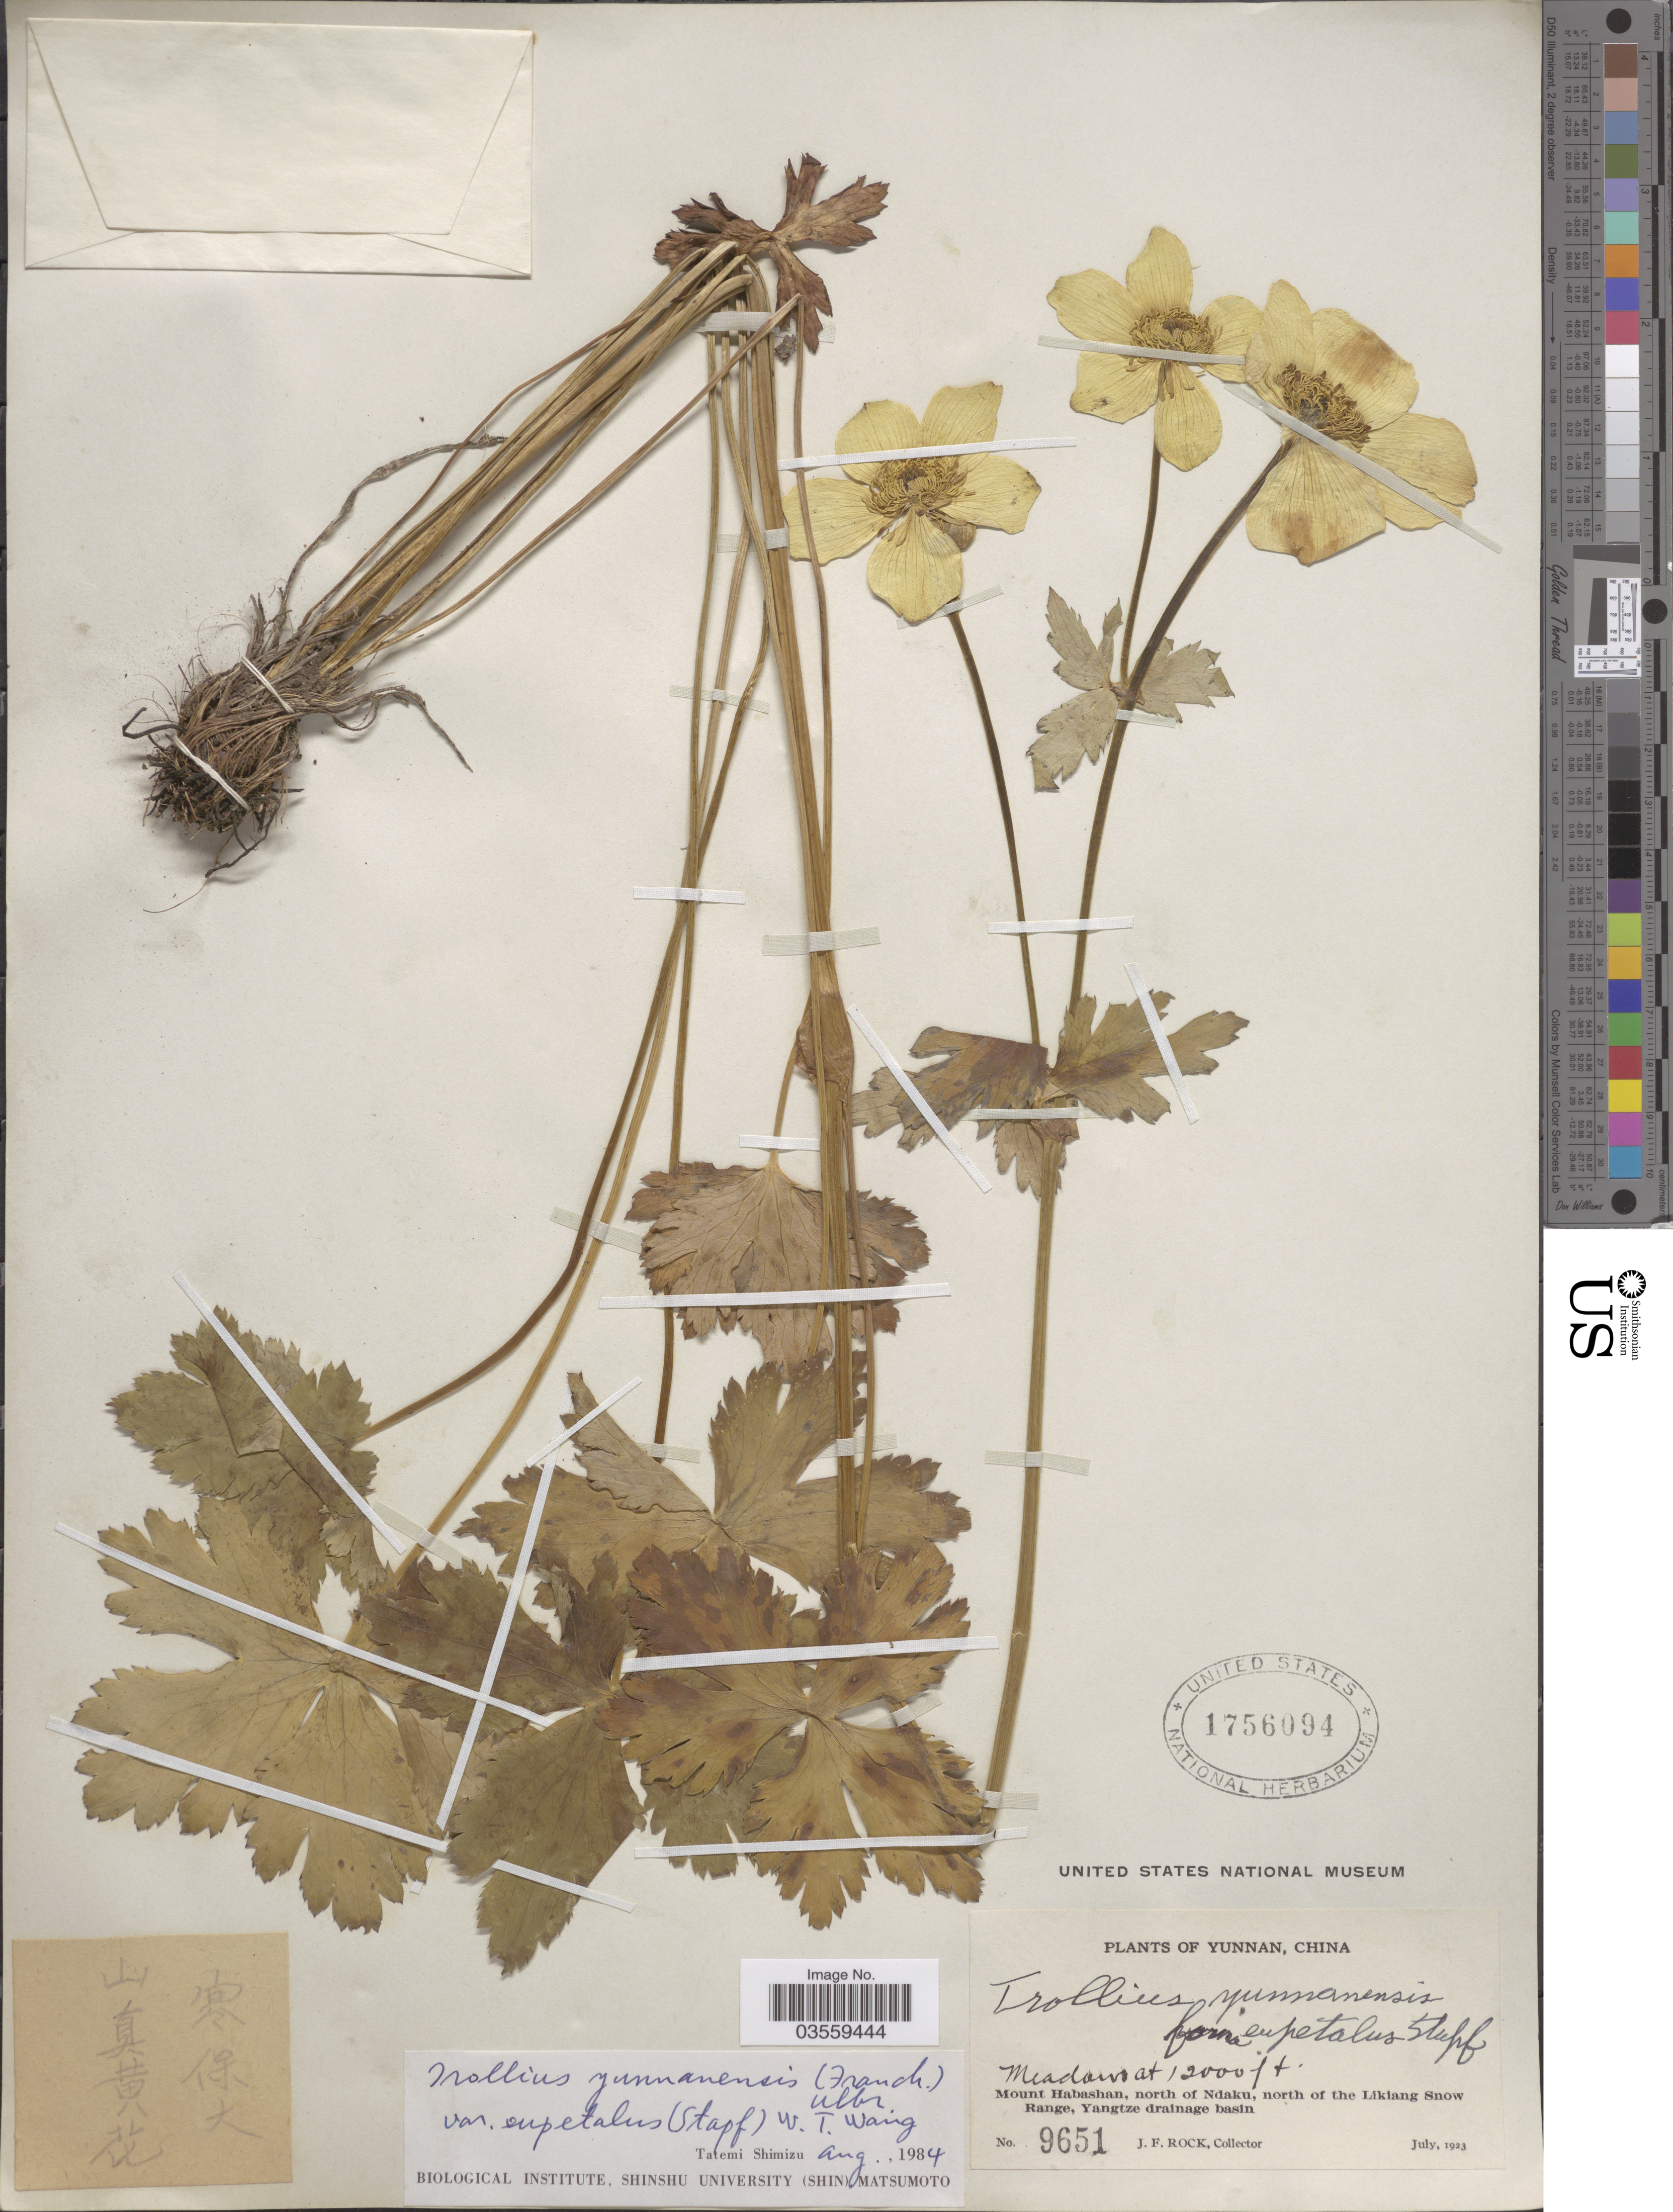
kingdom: Plantae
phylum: Tracheophyta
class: Magnoliopsida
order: Ranunculales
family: Ranunculaceae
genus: Trollius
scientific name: Trollius yunnanensis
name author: Ulbr.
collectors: J. Rock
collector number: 9651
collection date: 1923-07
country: China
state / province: Yunnan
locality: Mount Habashan, north of Ndaku, north of the Likiang Snow Range, Yangtze drainage basin.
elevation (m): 3658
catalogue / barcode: US 1756094